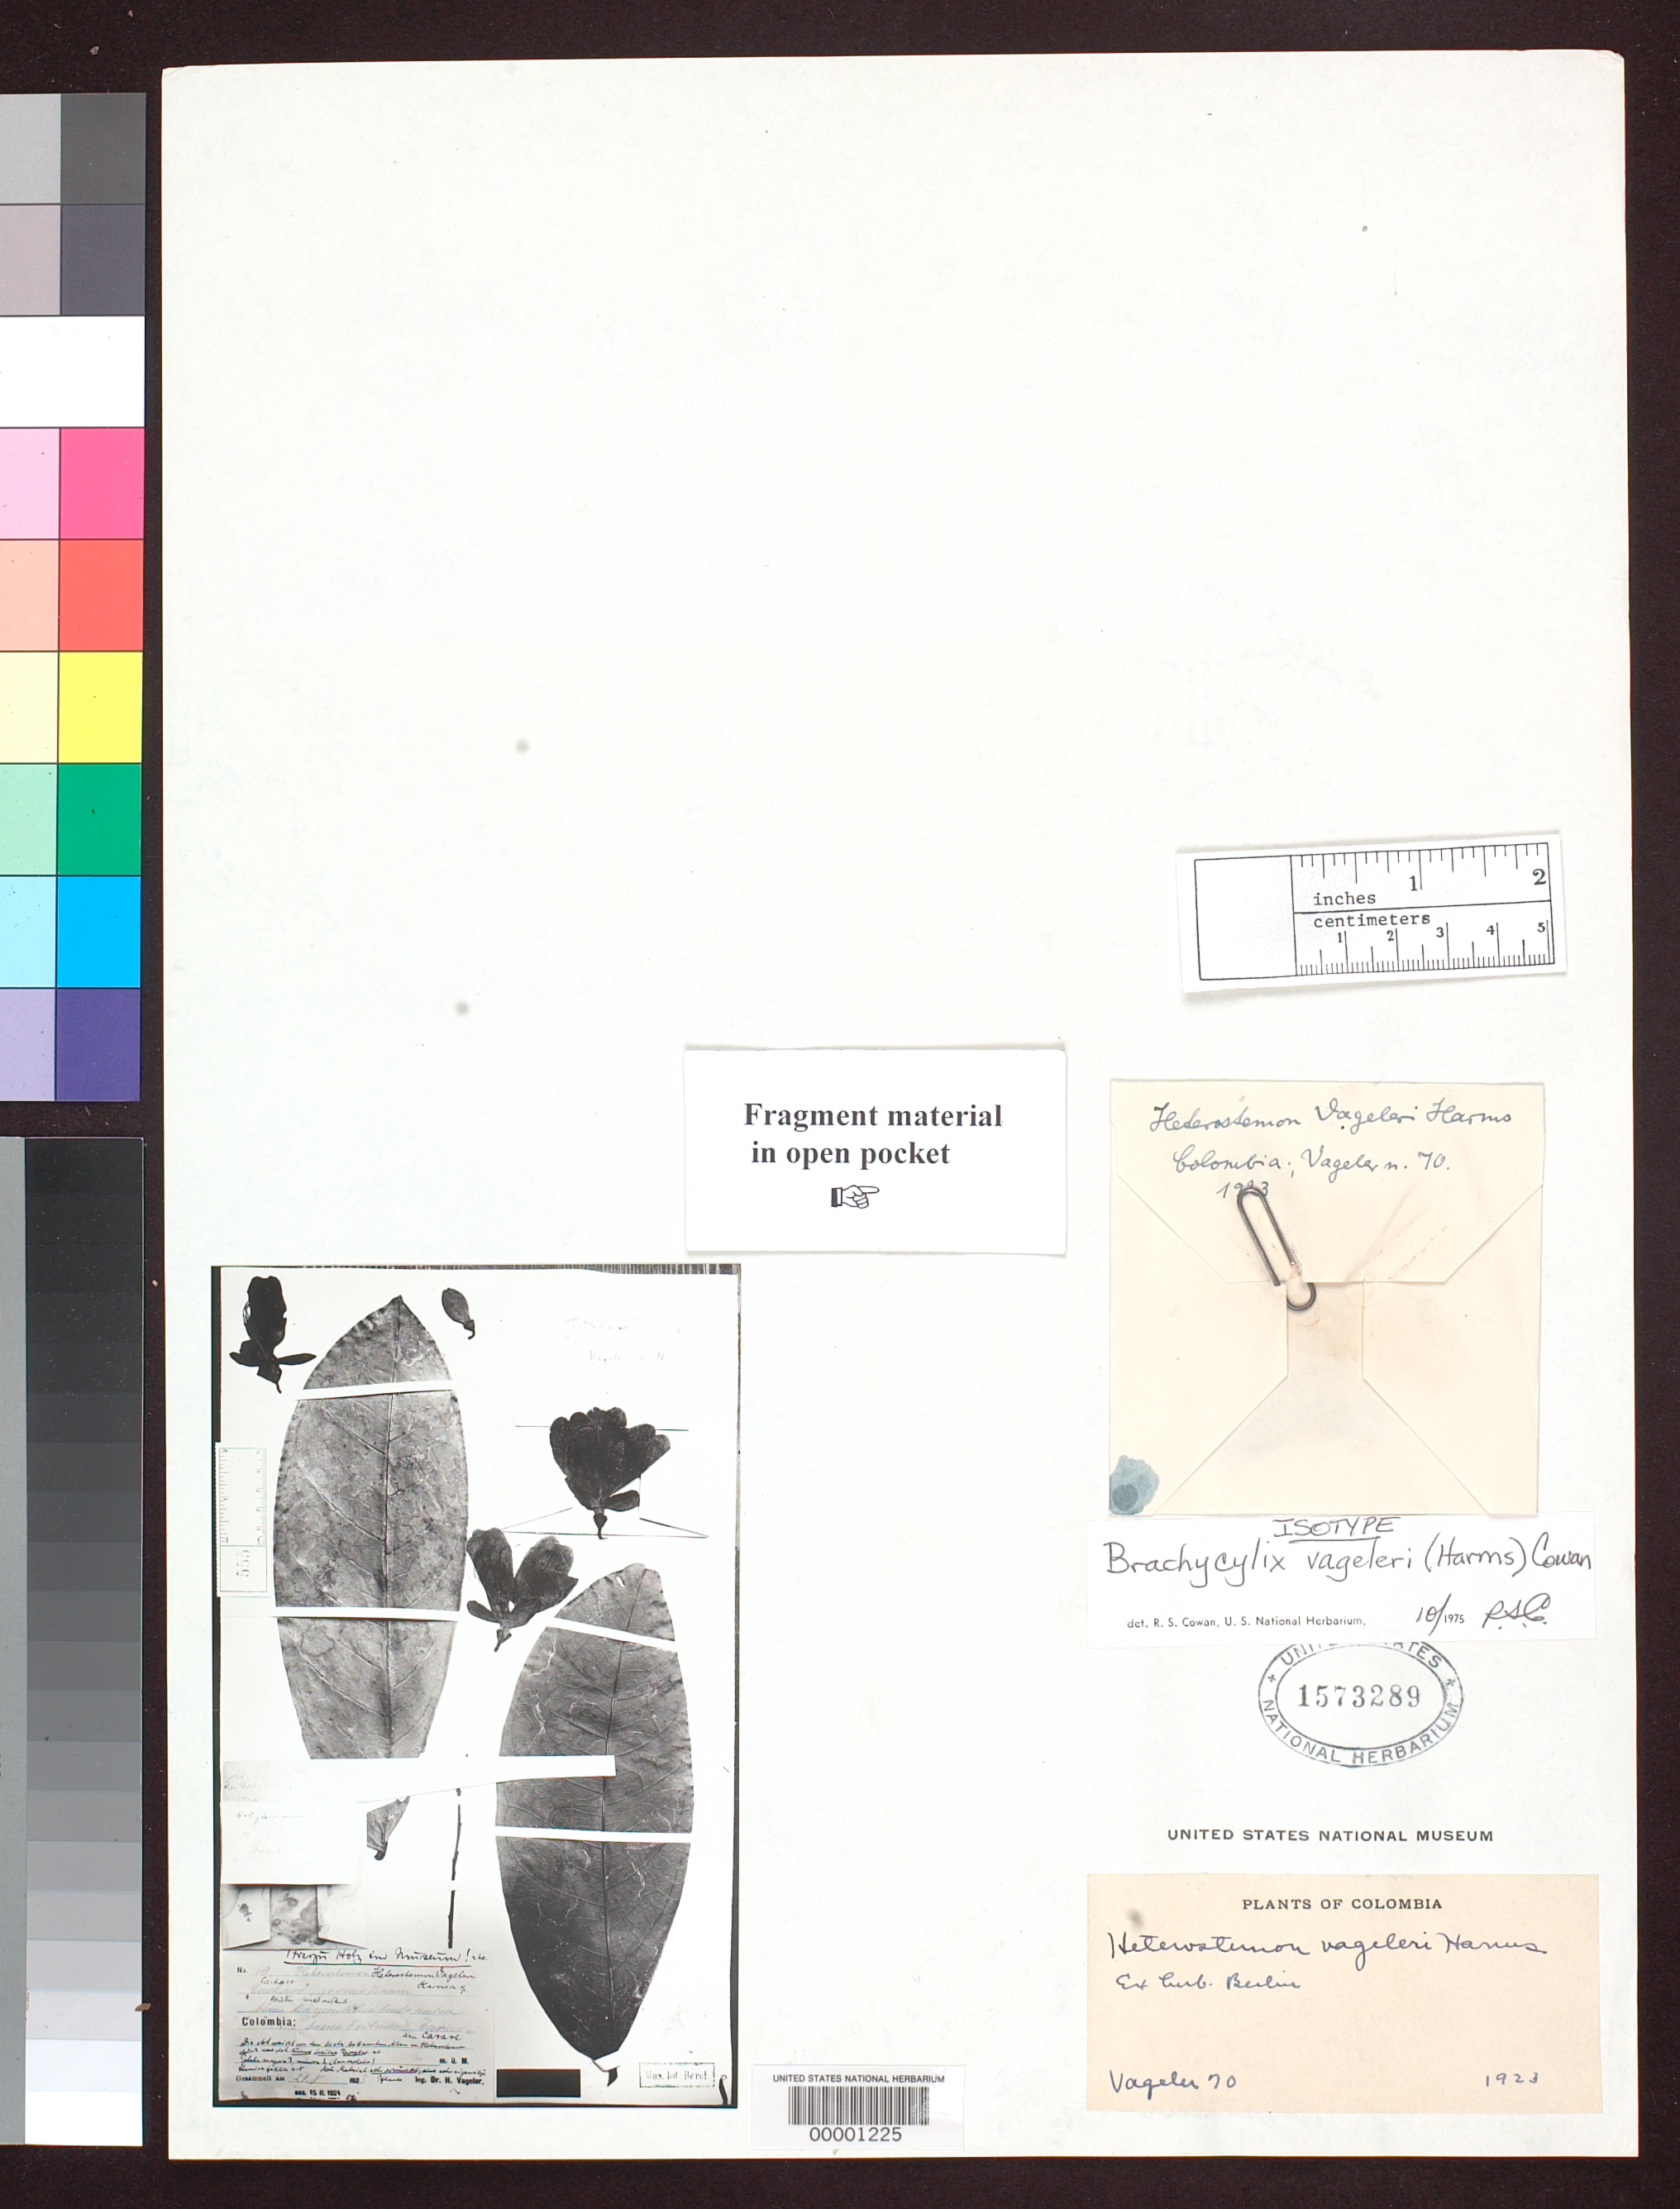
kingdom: Plantae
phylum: Tracheophyta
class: Magnoliopsida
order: Fabales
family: Fabaceae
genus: Heterostemon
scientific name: Heterostemon vageleri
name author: Harms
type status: Type Fragment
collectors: H. Vageler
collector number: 70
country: Colombia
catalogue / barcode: US 1573289